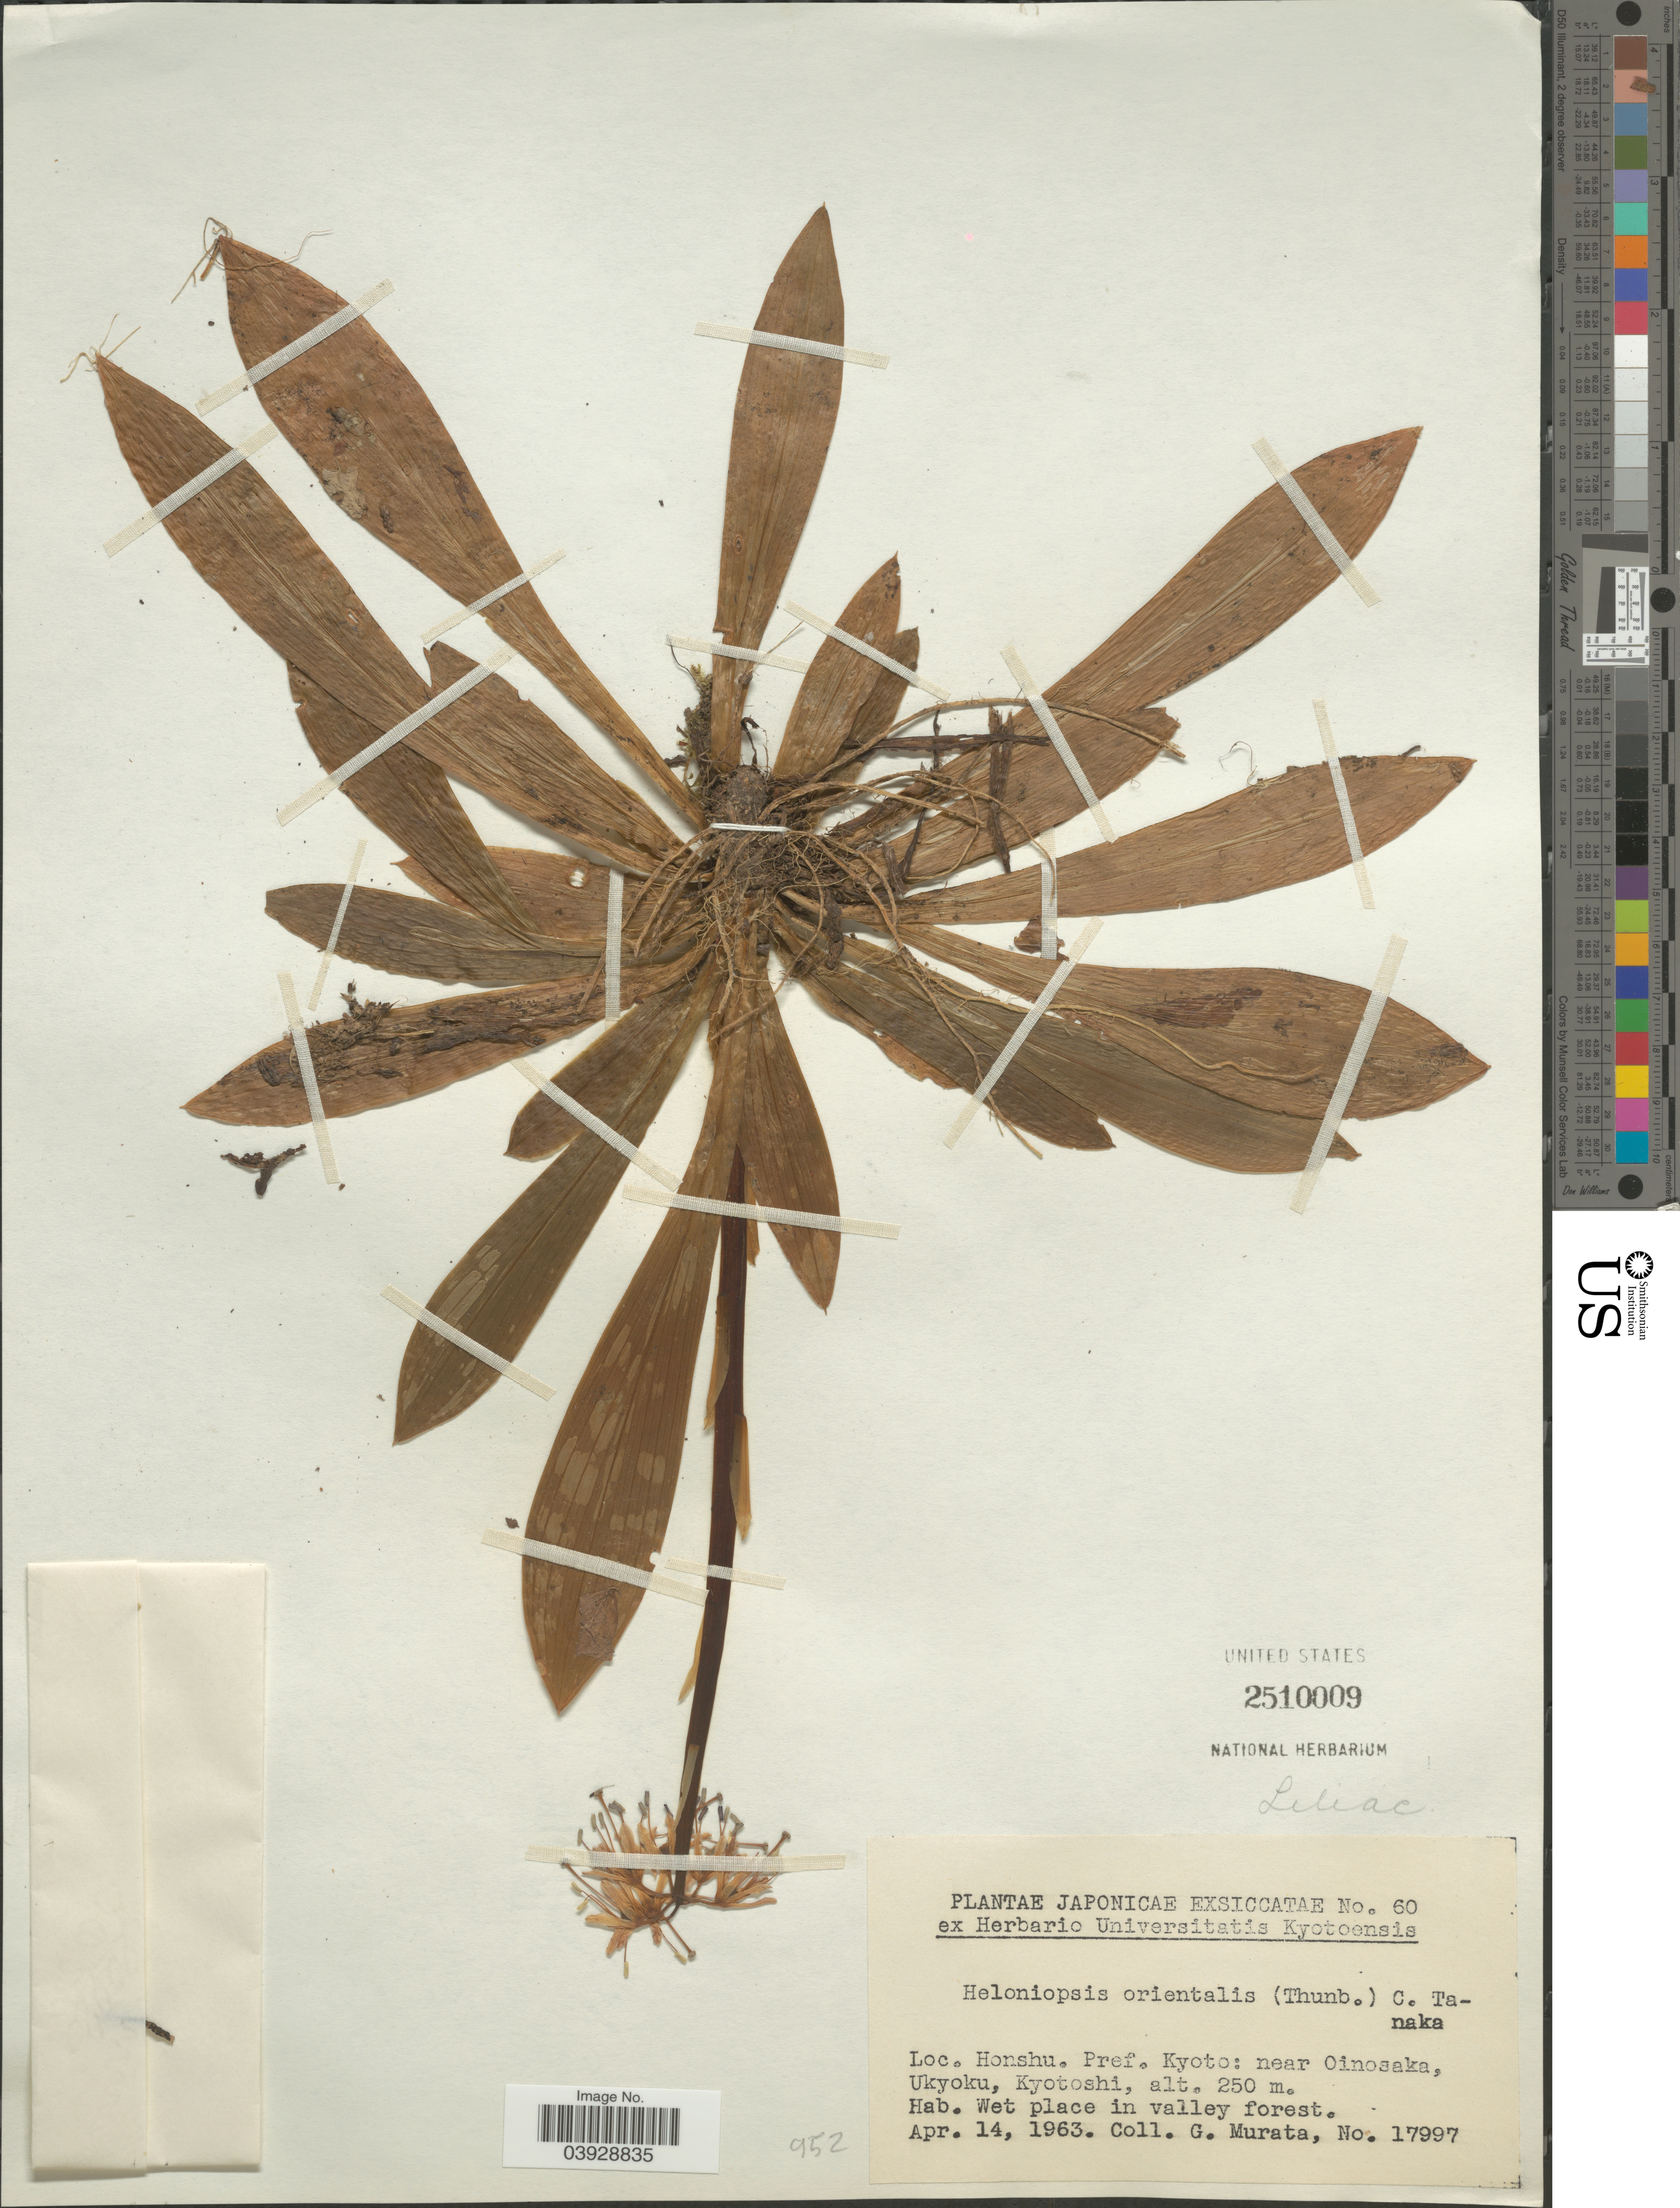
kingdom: Plantae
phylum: Tracheophyta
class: Liliopsida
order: Liliales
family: Melanthiaceae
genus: Heloniopsis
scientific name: Heloniopsis orientalis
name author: (Thunb.) C. Tanaka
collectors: G. Murata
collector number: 17997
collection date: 1963-04-14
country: Japan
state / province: Kyoto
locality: Honshu. Pref. Kyoto: near Oinosaka, Ukyoku, Kyotoshi.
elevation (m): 250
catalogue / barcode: US 2510009